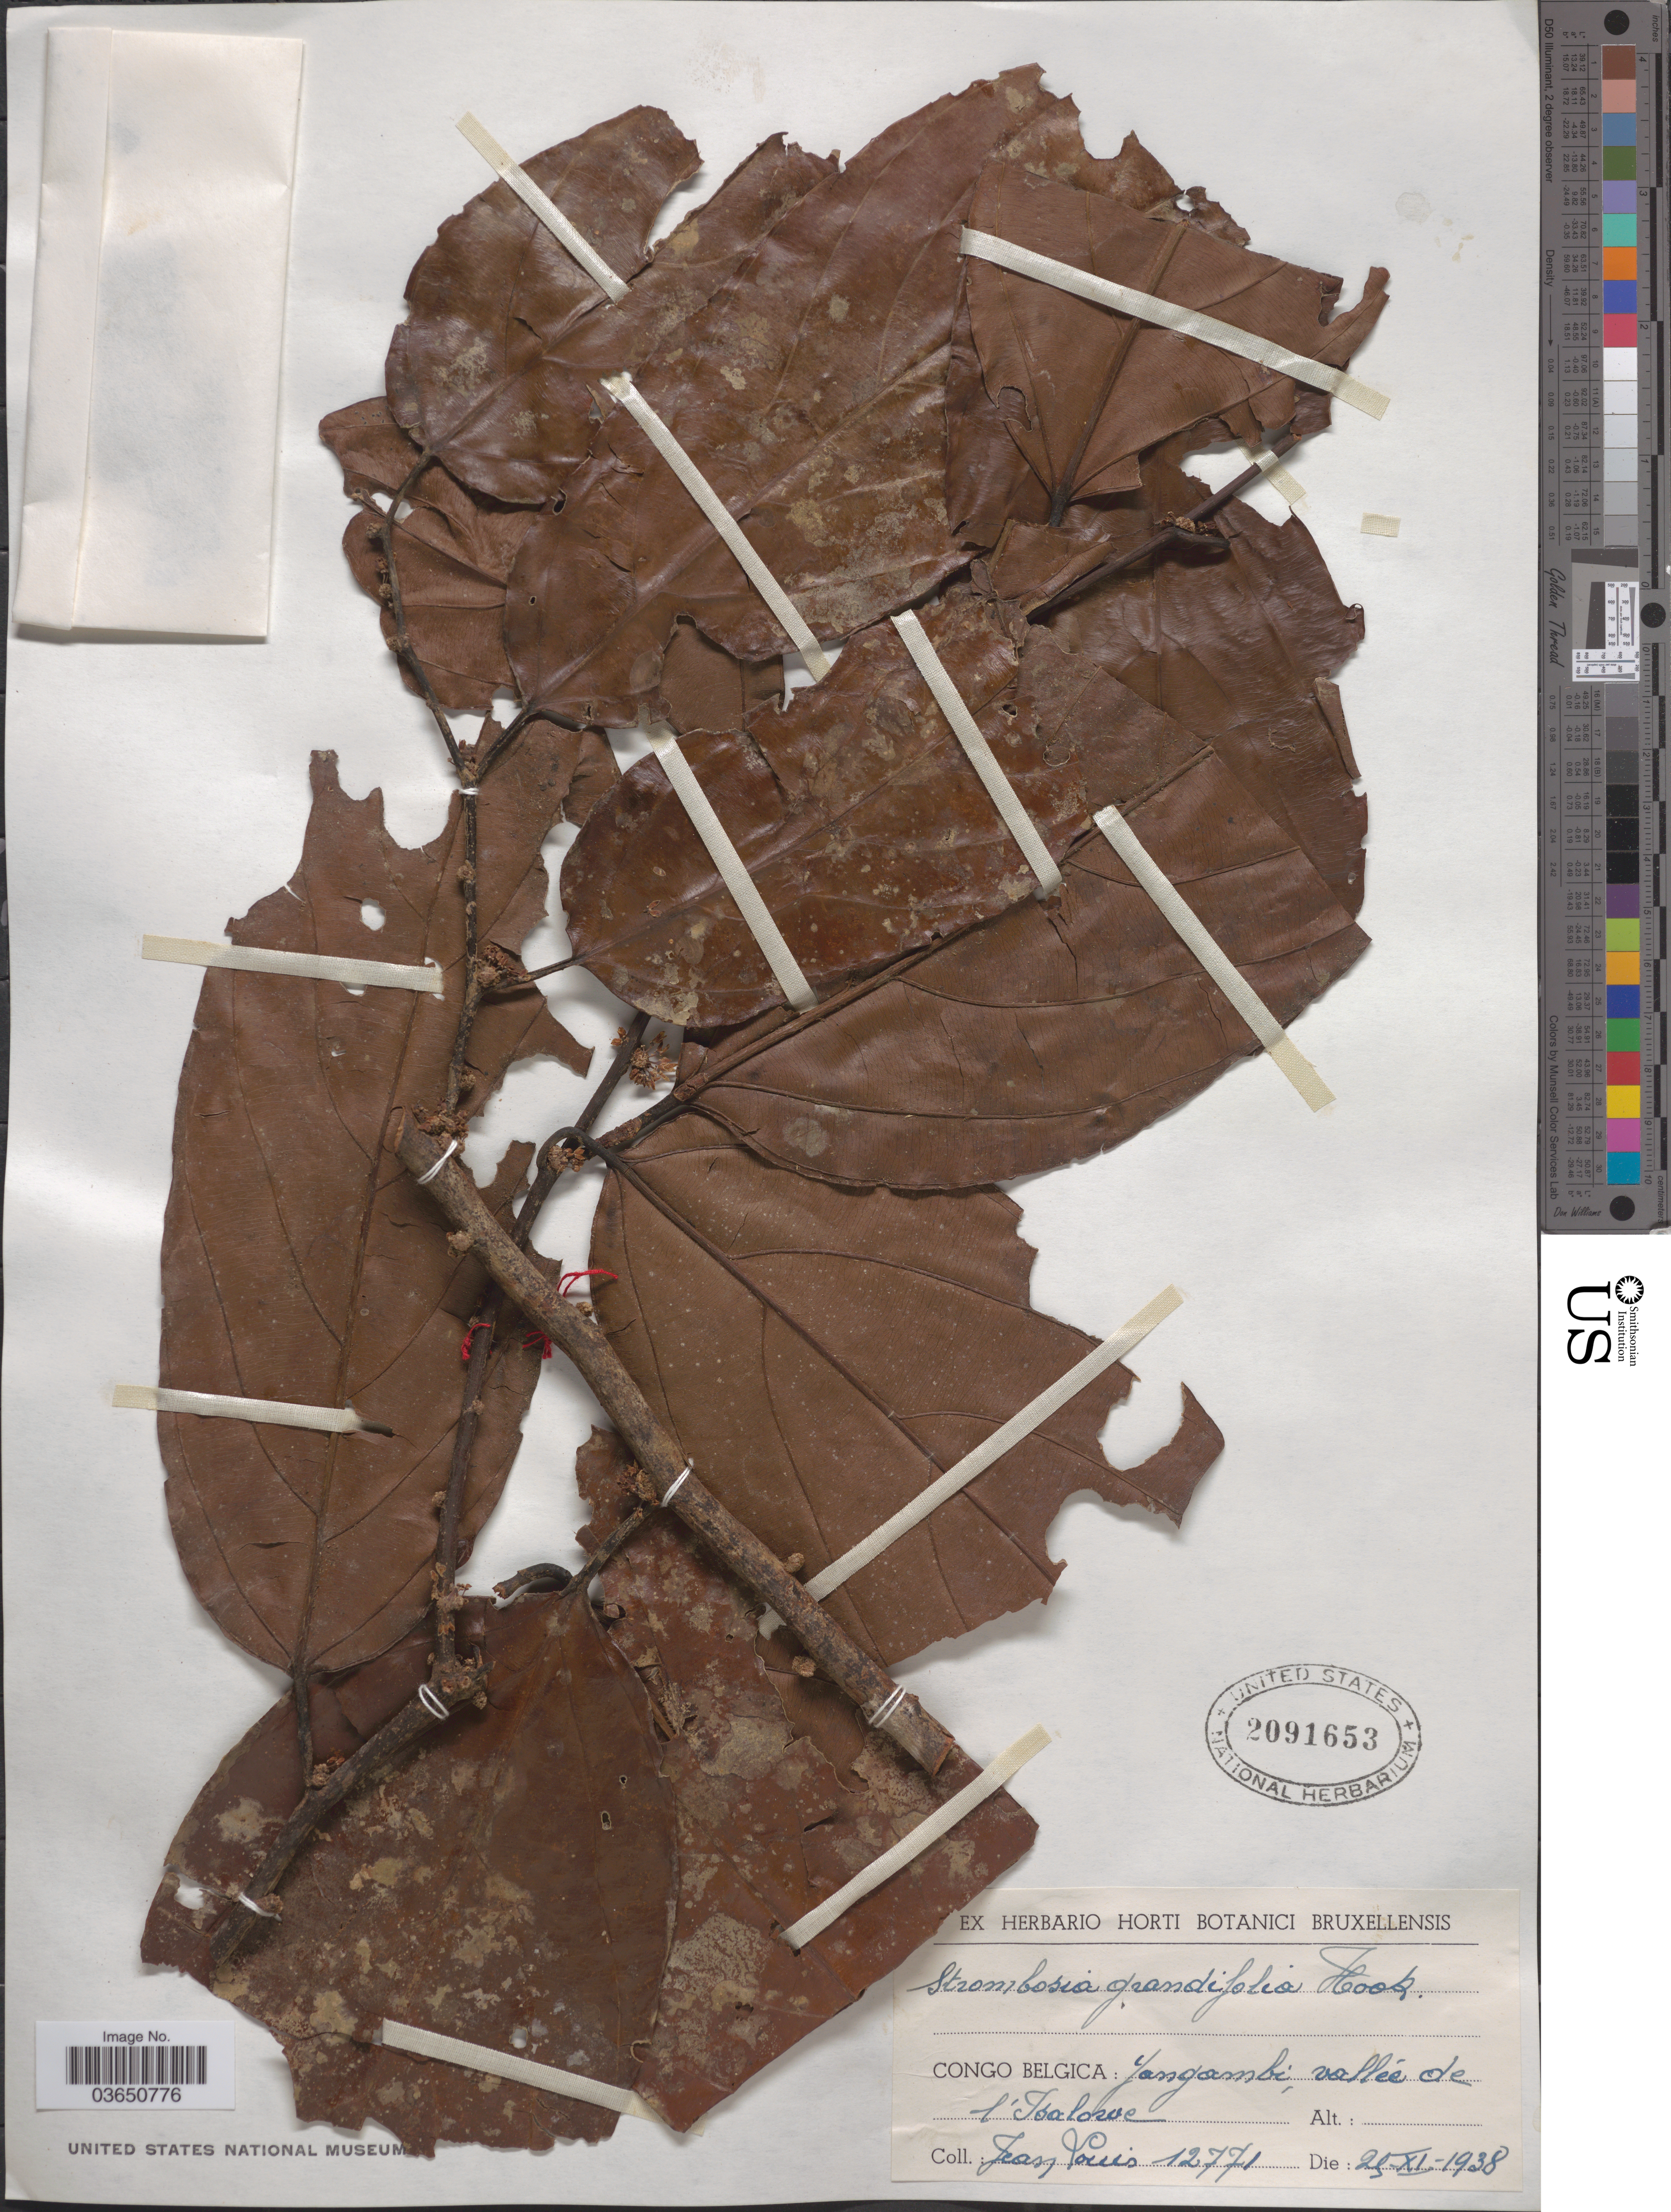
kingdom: Plantae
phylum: Tracheophyta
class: Magnoliopsida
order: Santalales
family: Strombosiaceae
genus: Strombosia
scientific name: Strombosia grandifolia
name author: Hook. f. ex Benth.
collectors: J. Louis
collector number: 12771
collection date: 1938-11-25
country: Congo, Democratic Republic of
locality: Congo Belgica: Yangambi, vallée de l'Isalowe.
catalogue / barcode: US 2091653